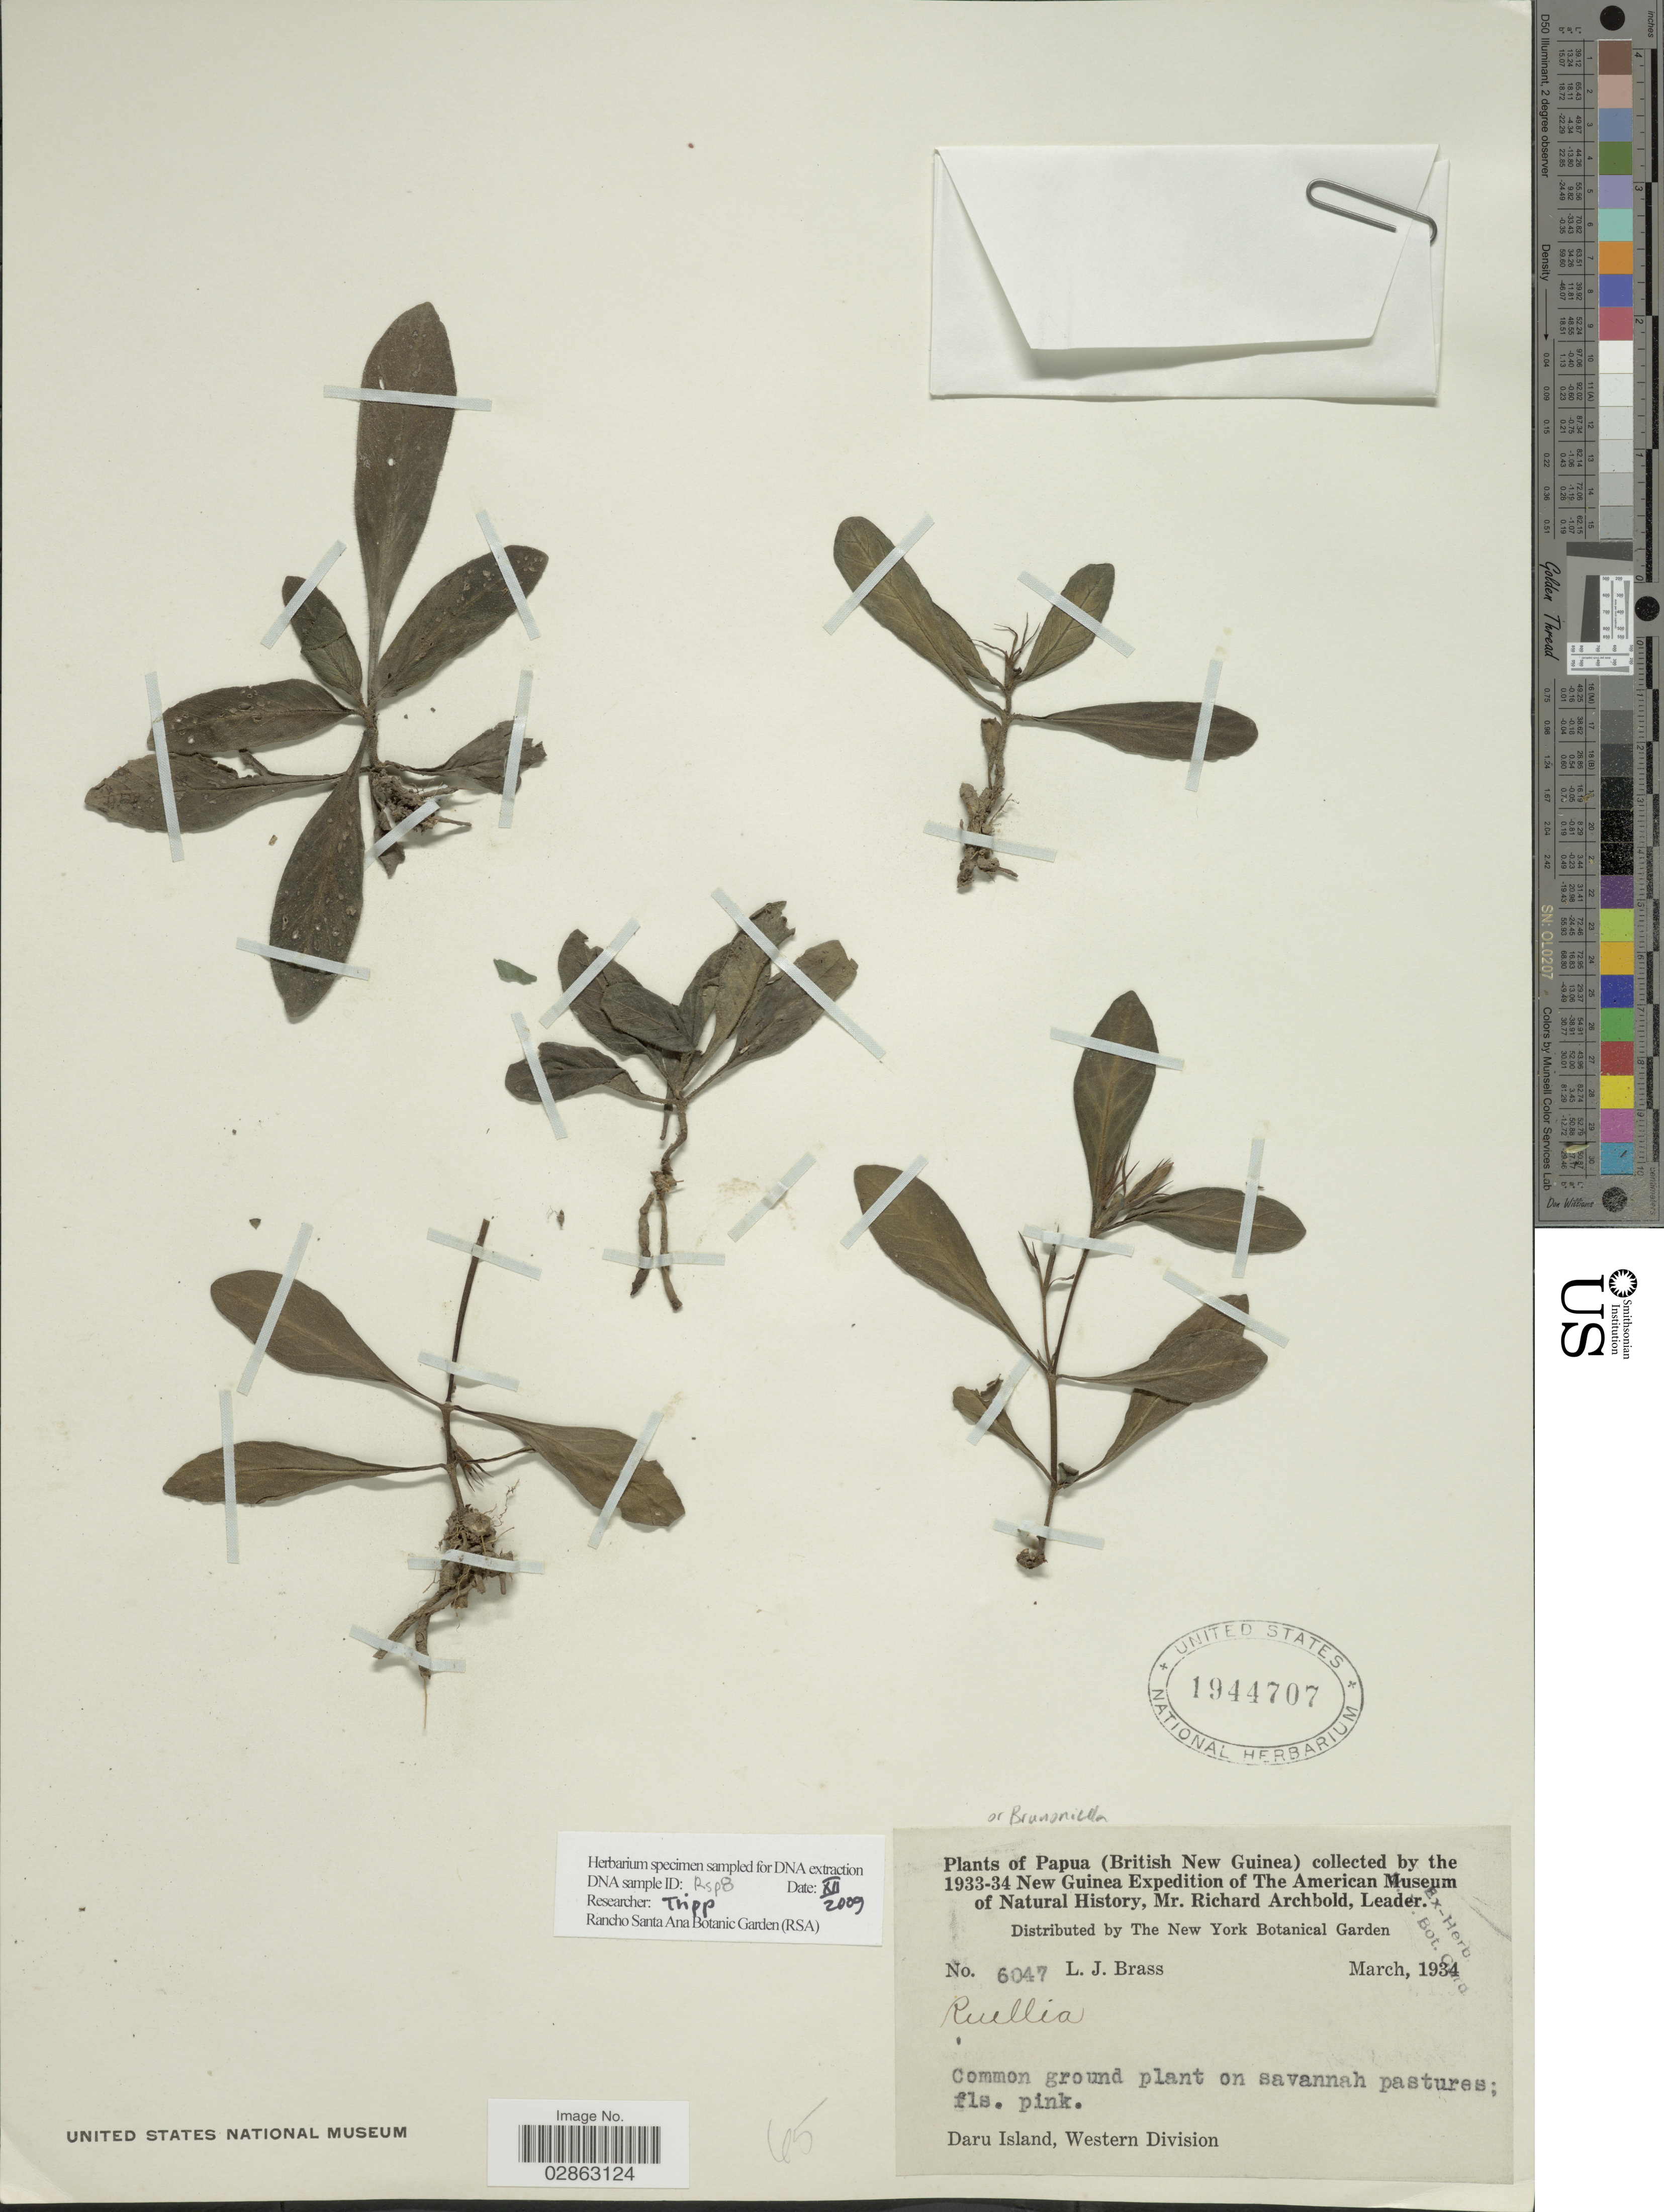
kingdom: Plantae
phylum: Tracheophyta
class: Magnoliopsida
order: Lamiales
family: Acanthaceae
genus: Ruellia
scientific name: Ruellia sp.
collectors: L. J. Brass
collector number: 6047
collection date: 1934-03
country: Papua New Guinea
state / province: Manus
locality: Papua (British New Guinea). Daru Island, Western Division.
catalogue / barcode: US 1944707